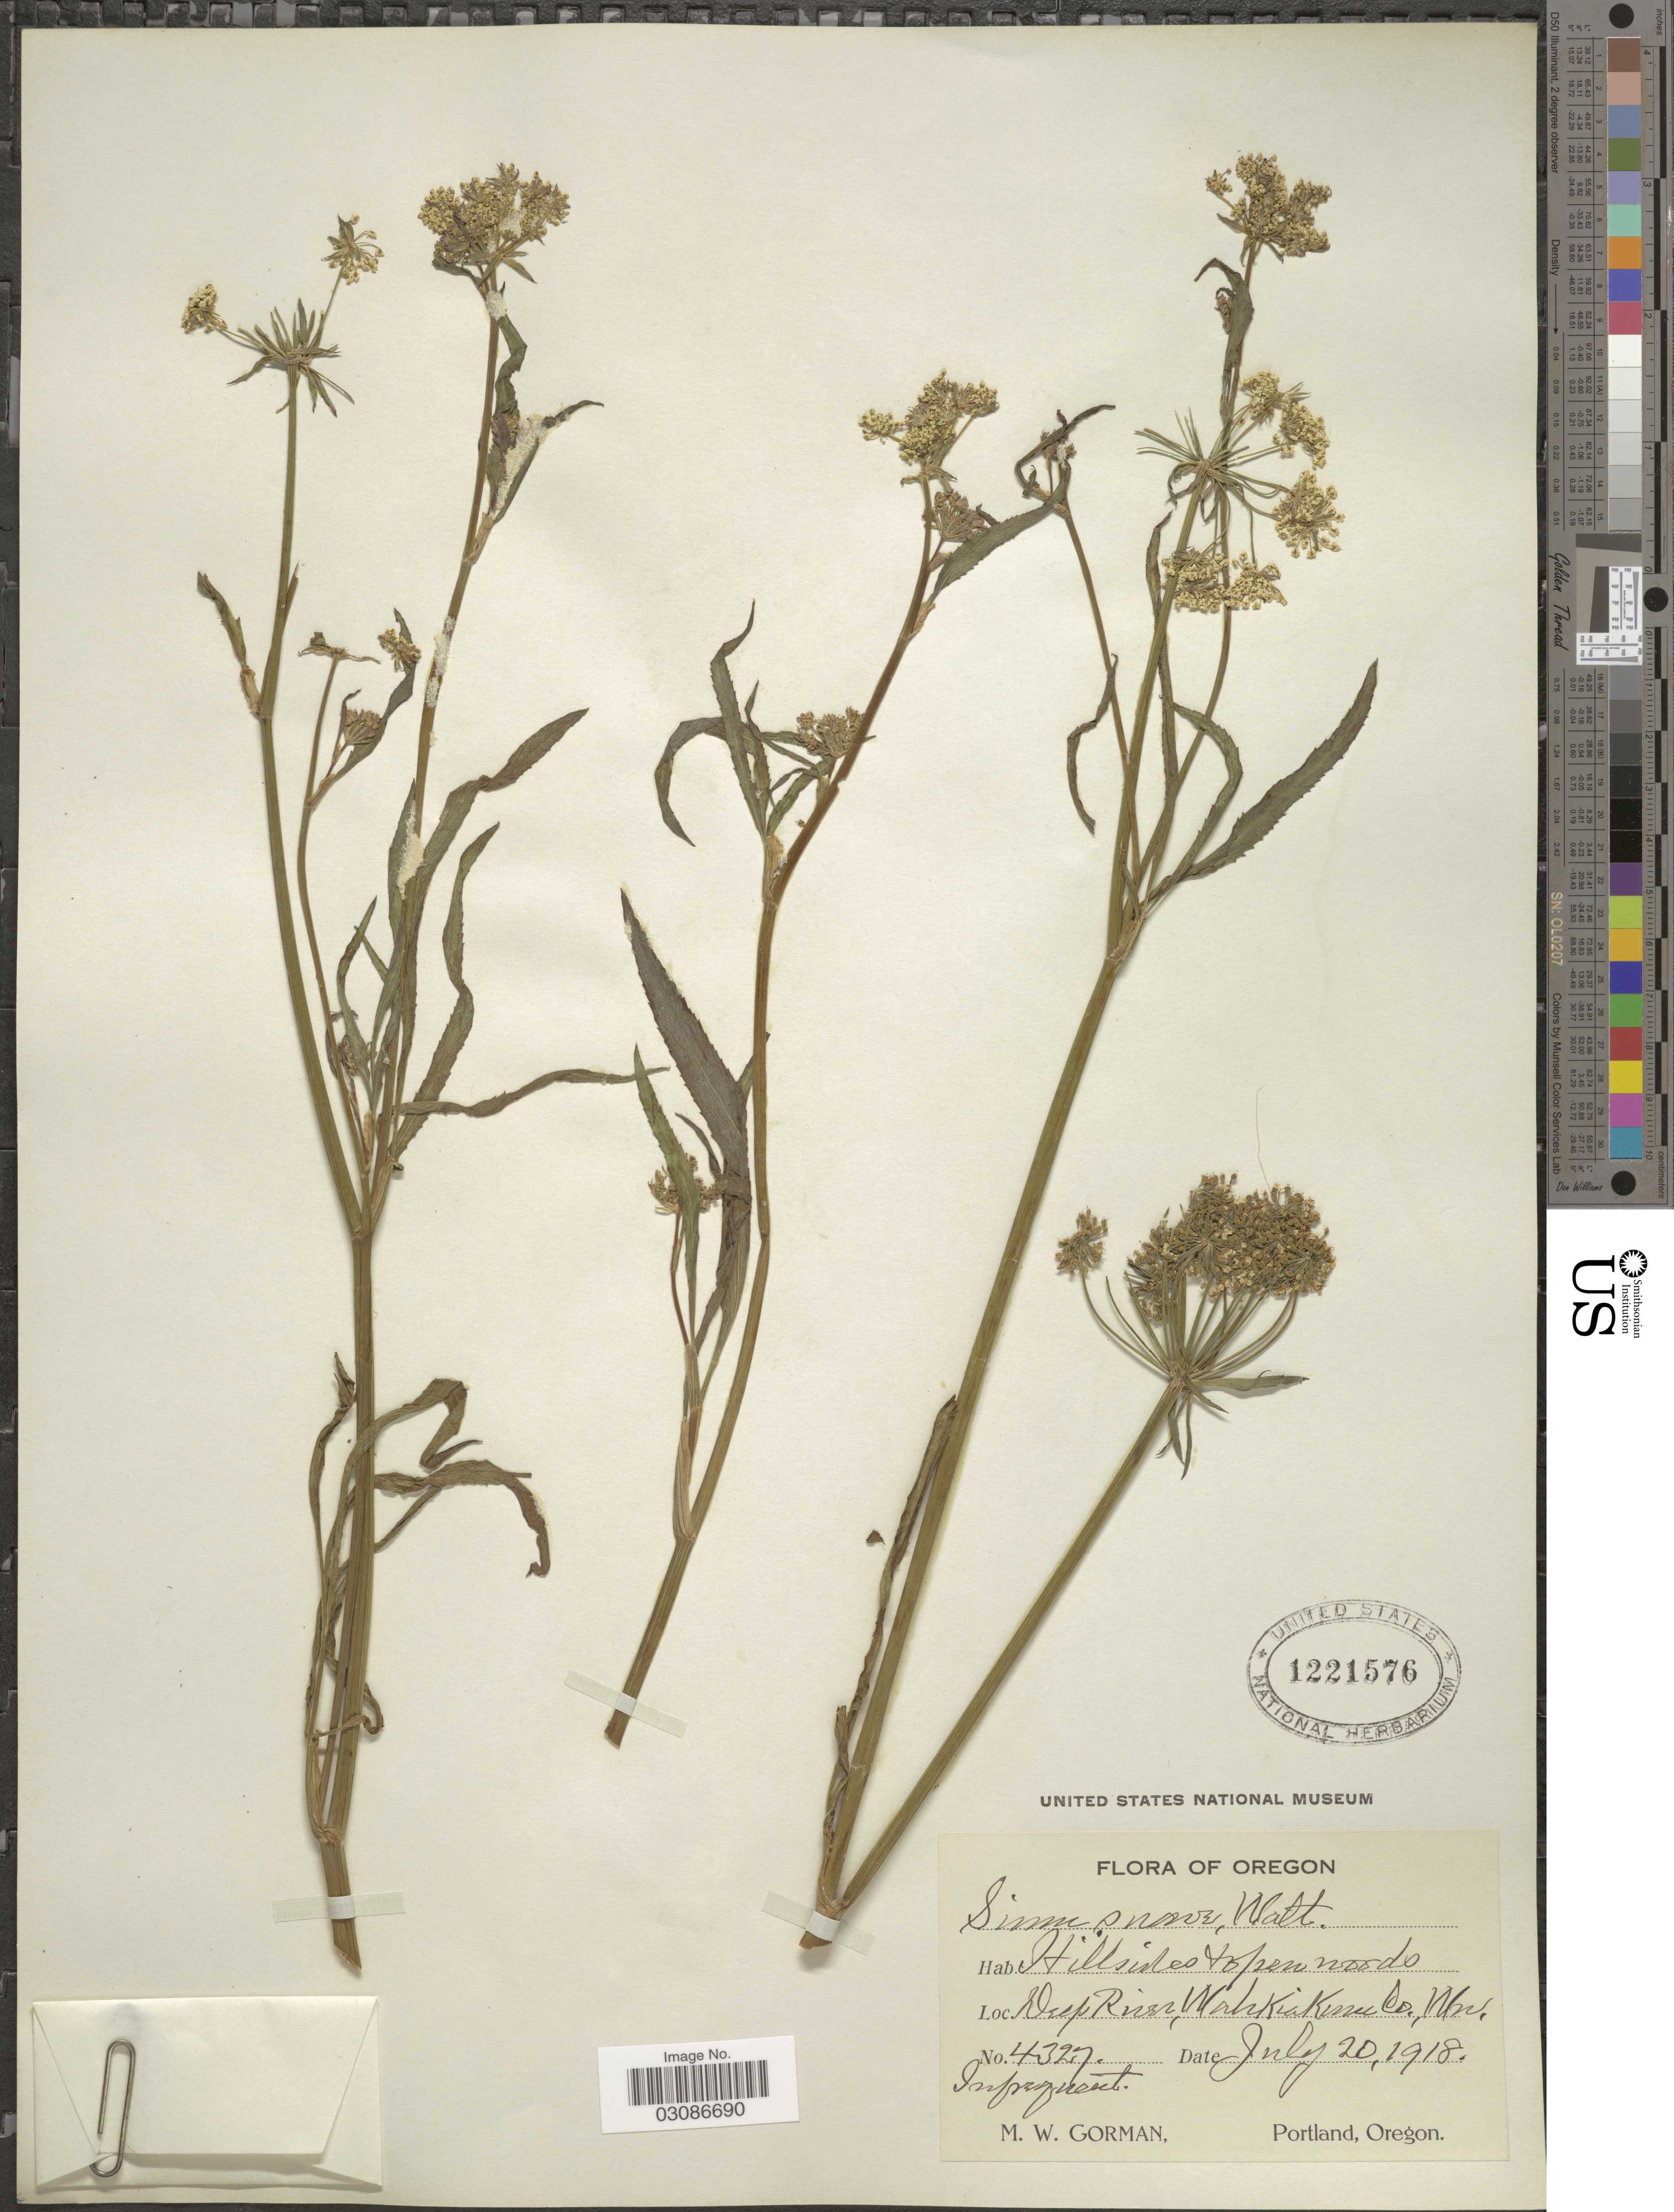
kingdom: Plantae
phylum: Tracheophyta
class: Magnoliopsida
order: Apiales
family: Apiaceae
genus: Sium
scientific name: Sium suave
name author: Walter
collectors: M. W. Gorman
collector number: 4327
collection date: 1918-07-20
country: United States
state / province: Washington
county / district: Wahkiakum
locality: Deep River, Wahkiakum Co., Wa.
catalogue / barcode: US 1221576